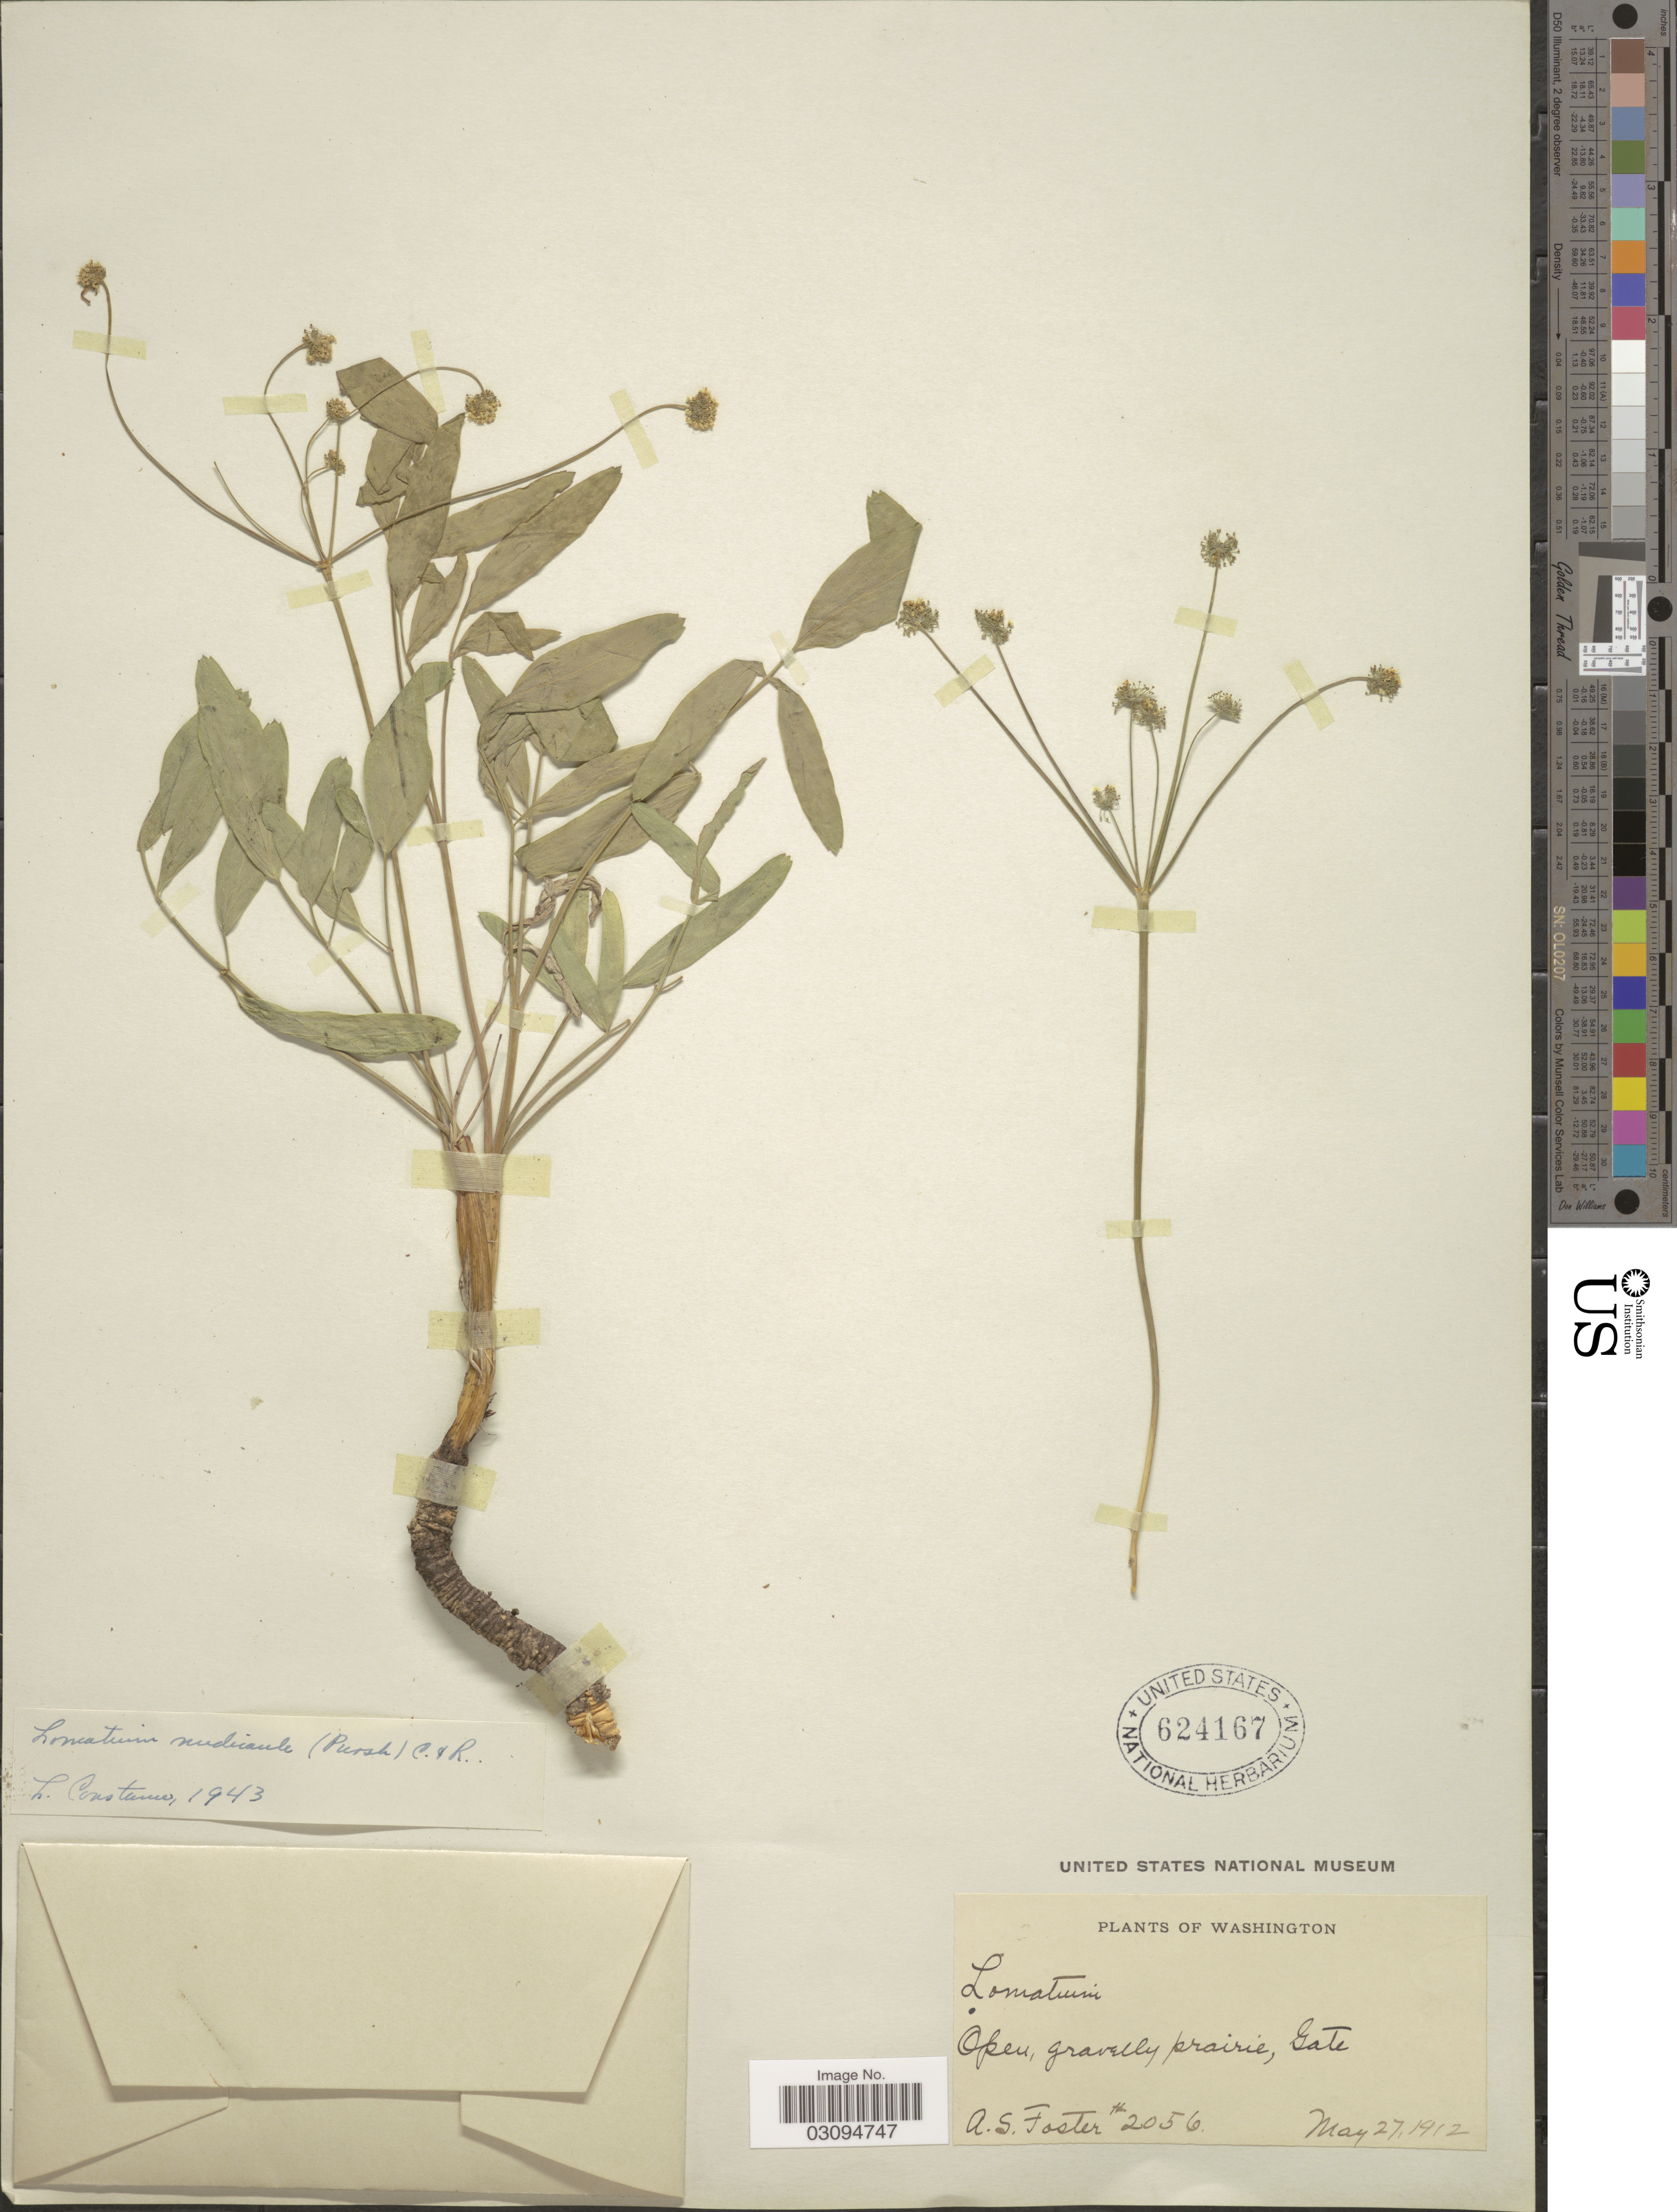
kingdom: Plantae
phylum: Tracheophyta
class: Magnoliopsida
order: Apiales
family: Apiaceae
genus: Lomatium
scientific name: Lomatium nudicaule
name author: (Pursh) J.M. Coult. & Rose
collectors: A. S. Foster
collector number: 2056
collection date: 1912-05-27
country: United States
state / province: Washington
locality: Open, gravelly prairie, Gate.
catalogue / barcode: US 624167